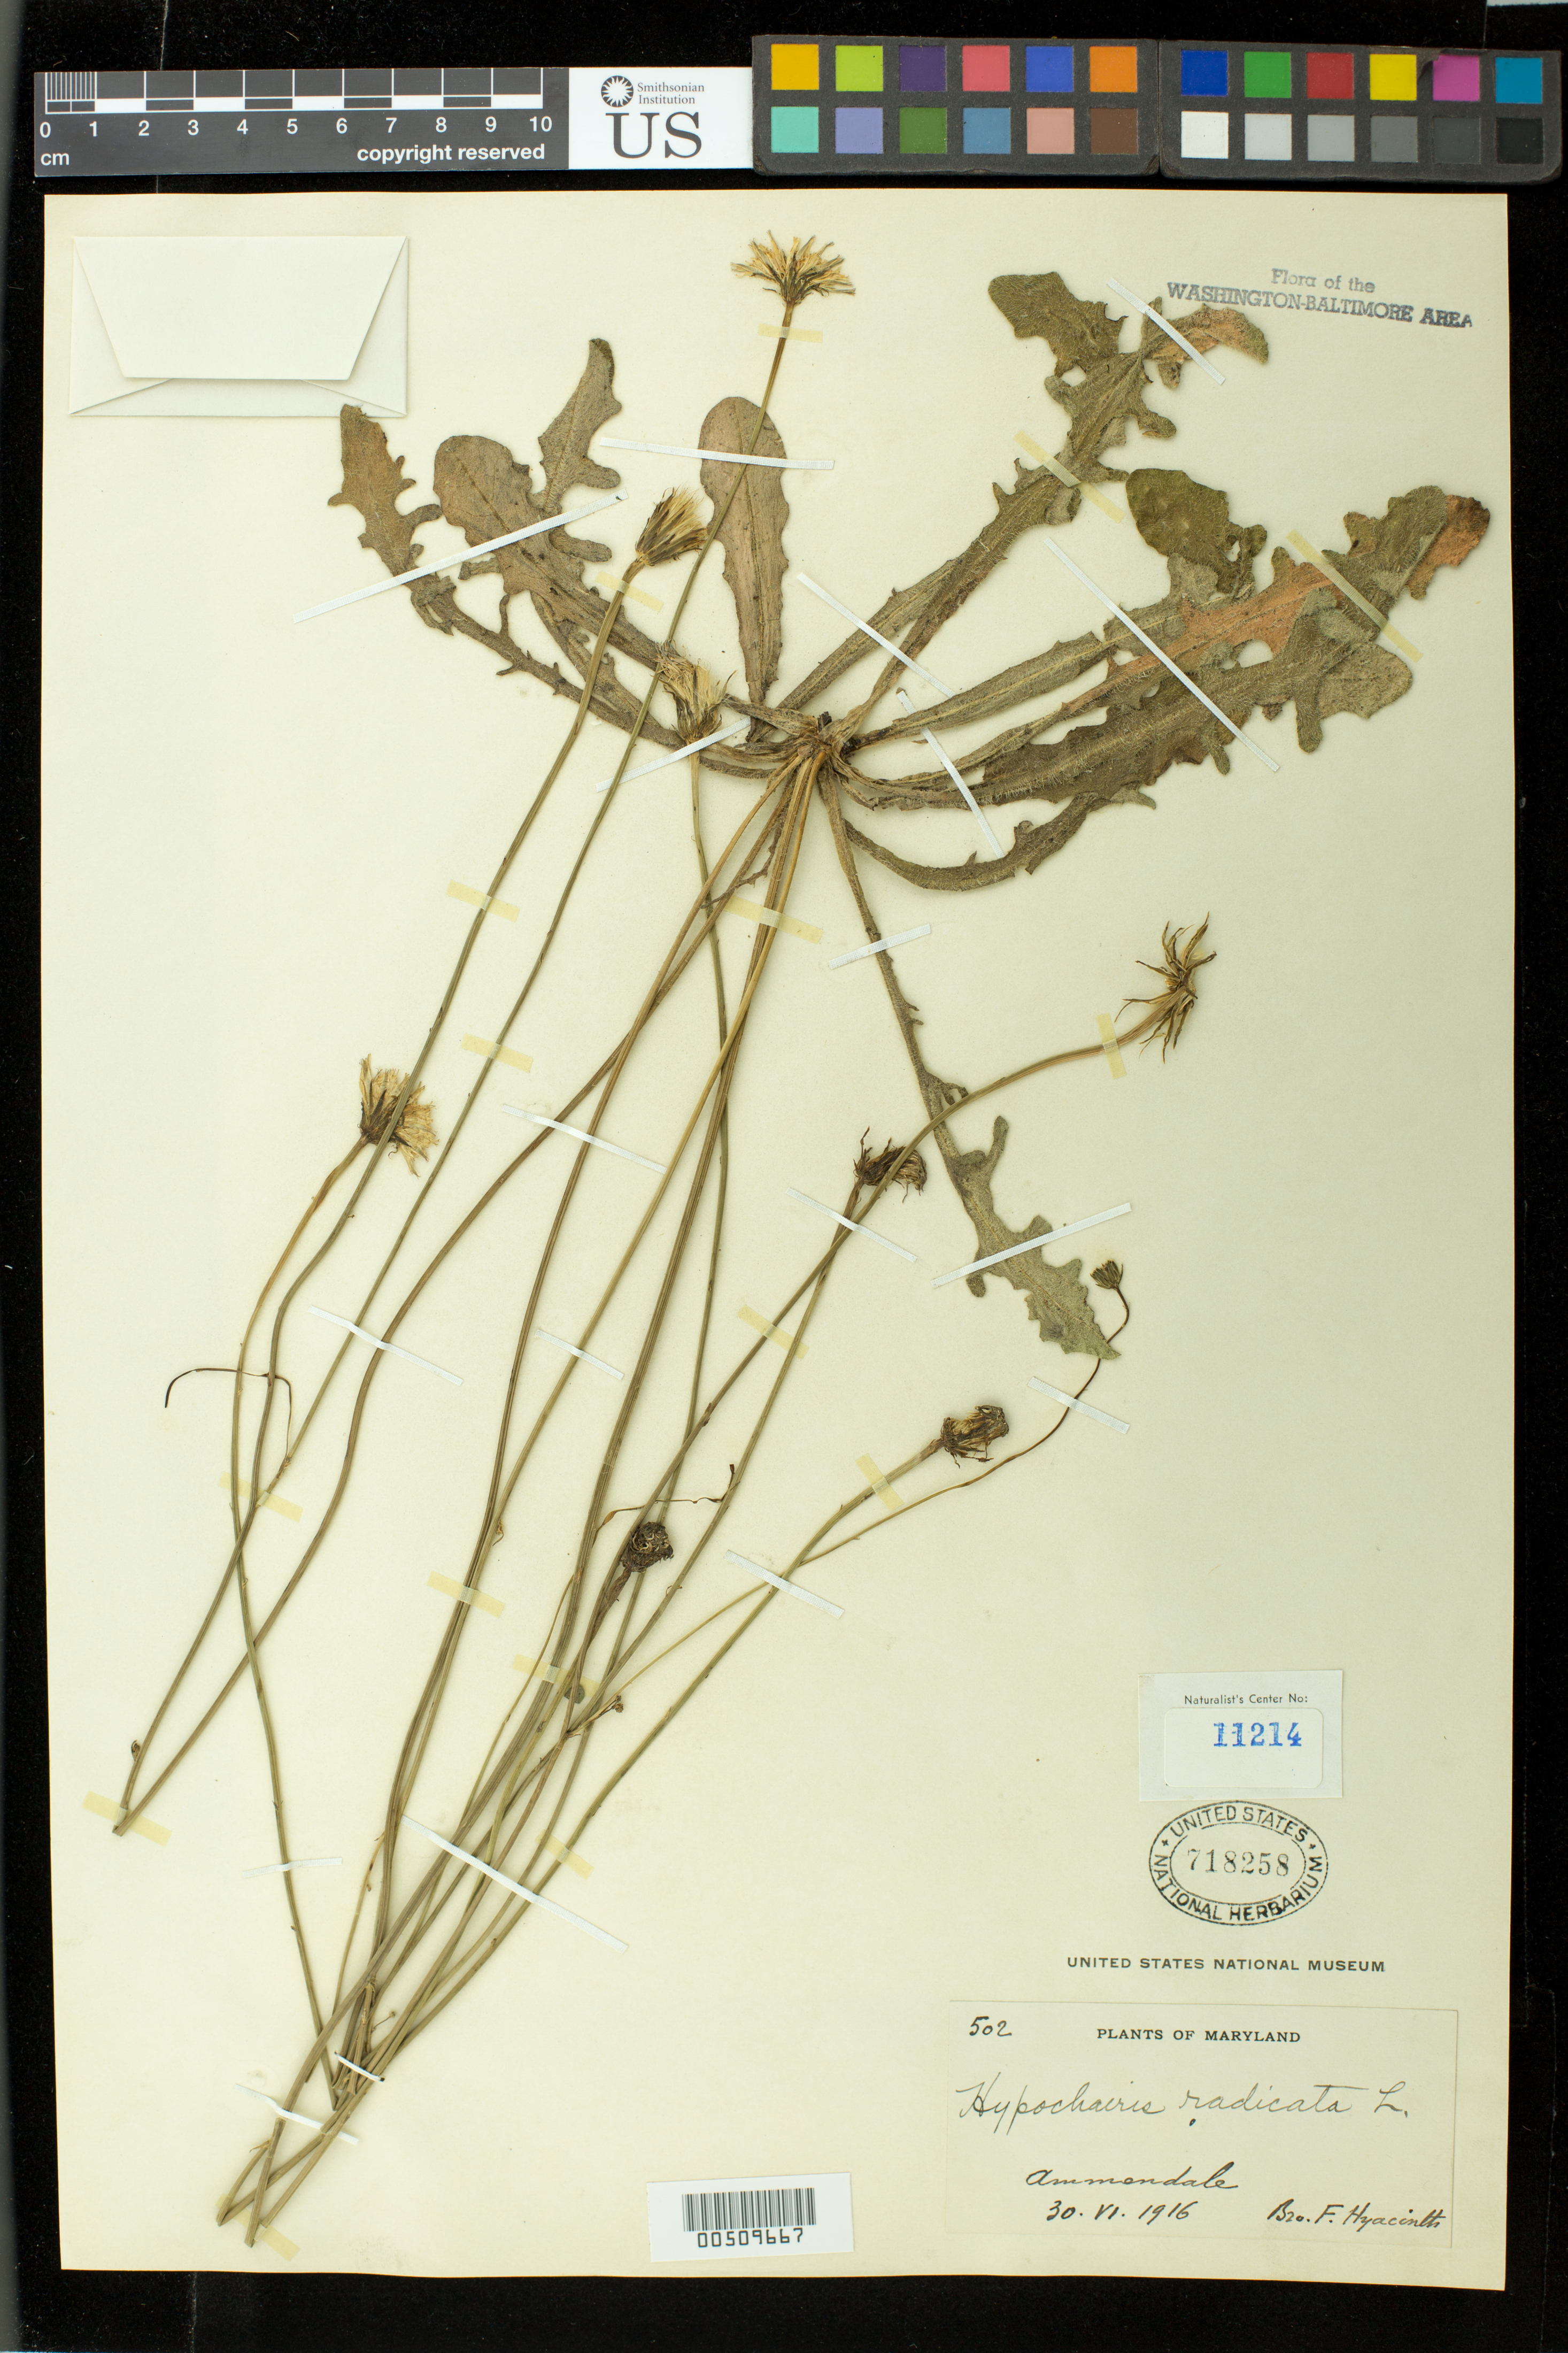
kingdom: Plantae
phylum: Tracheophyta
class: Magnoliopsida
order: Asterales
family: Asteraceae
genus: Hypochaeris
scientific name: Hypochaeris radicata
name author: L.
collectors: F. Hyacinth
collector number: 502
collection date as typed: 30 Jun 1916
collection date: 1916-06-30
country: United States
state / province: Maryland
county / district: Prince George's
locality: Ammendale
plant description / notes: Specimens returned from Naturalist Center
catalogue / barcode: US 718258